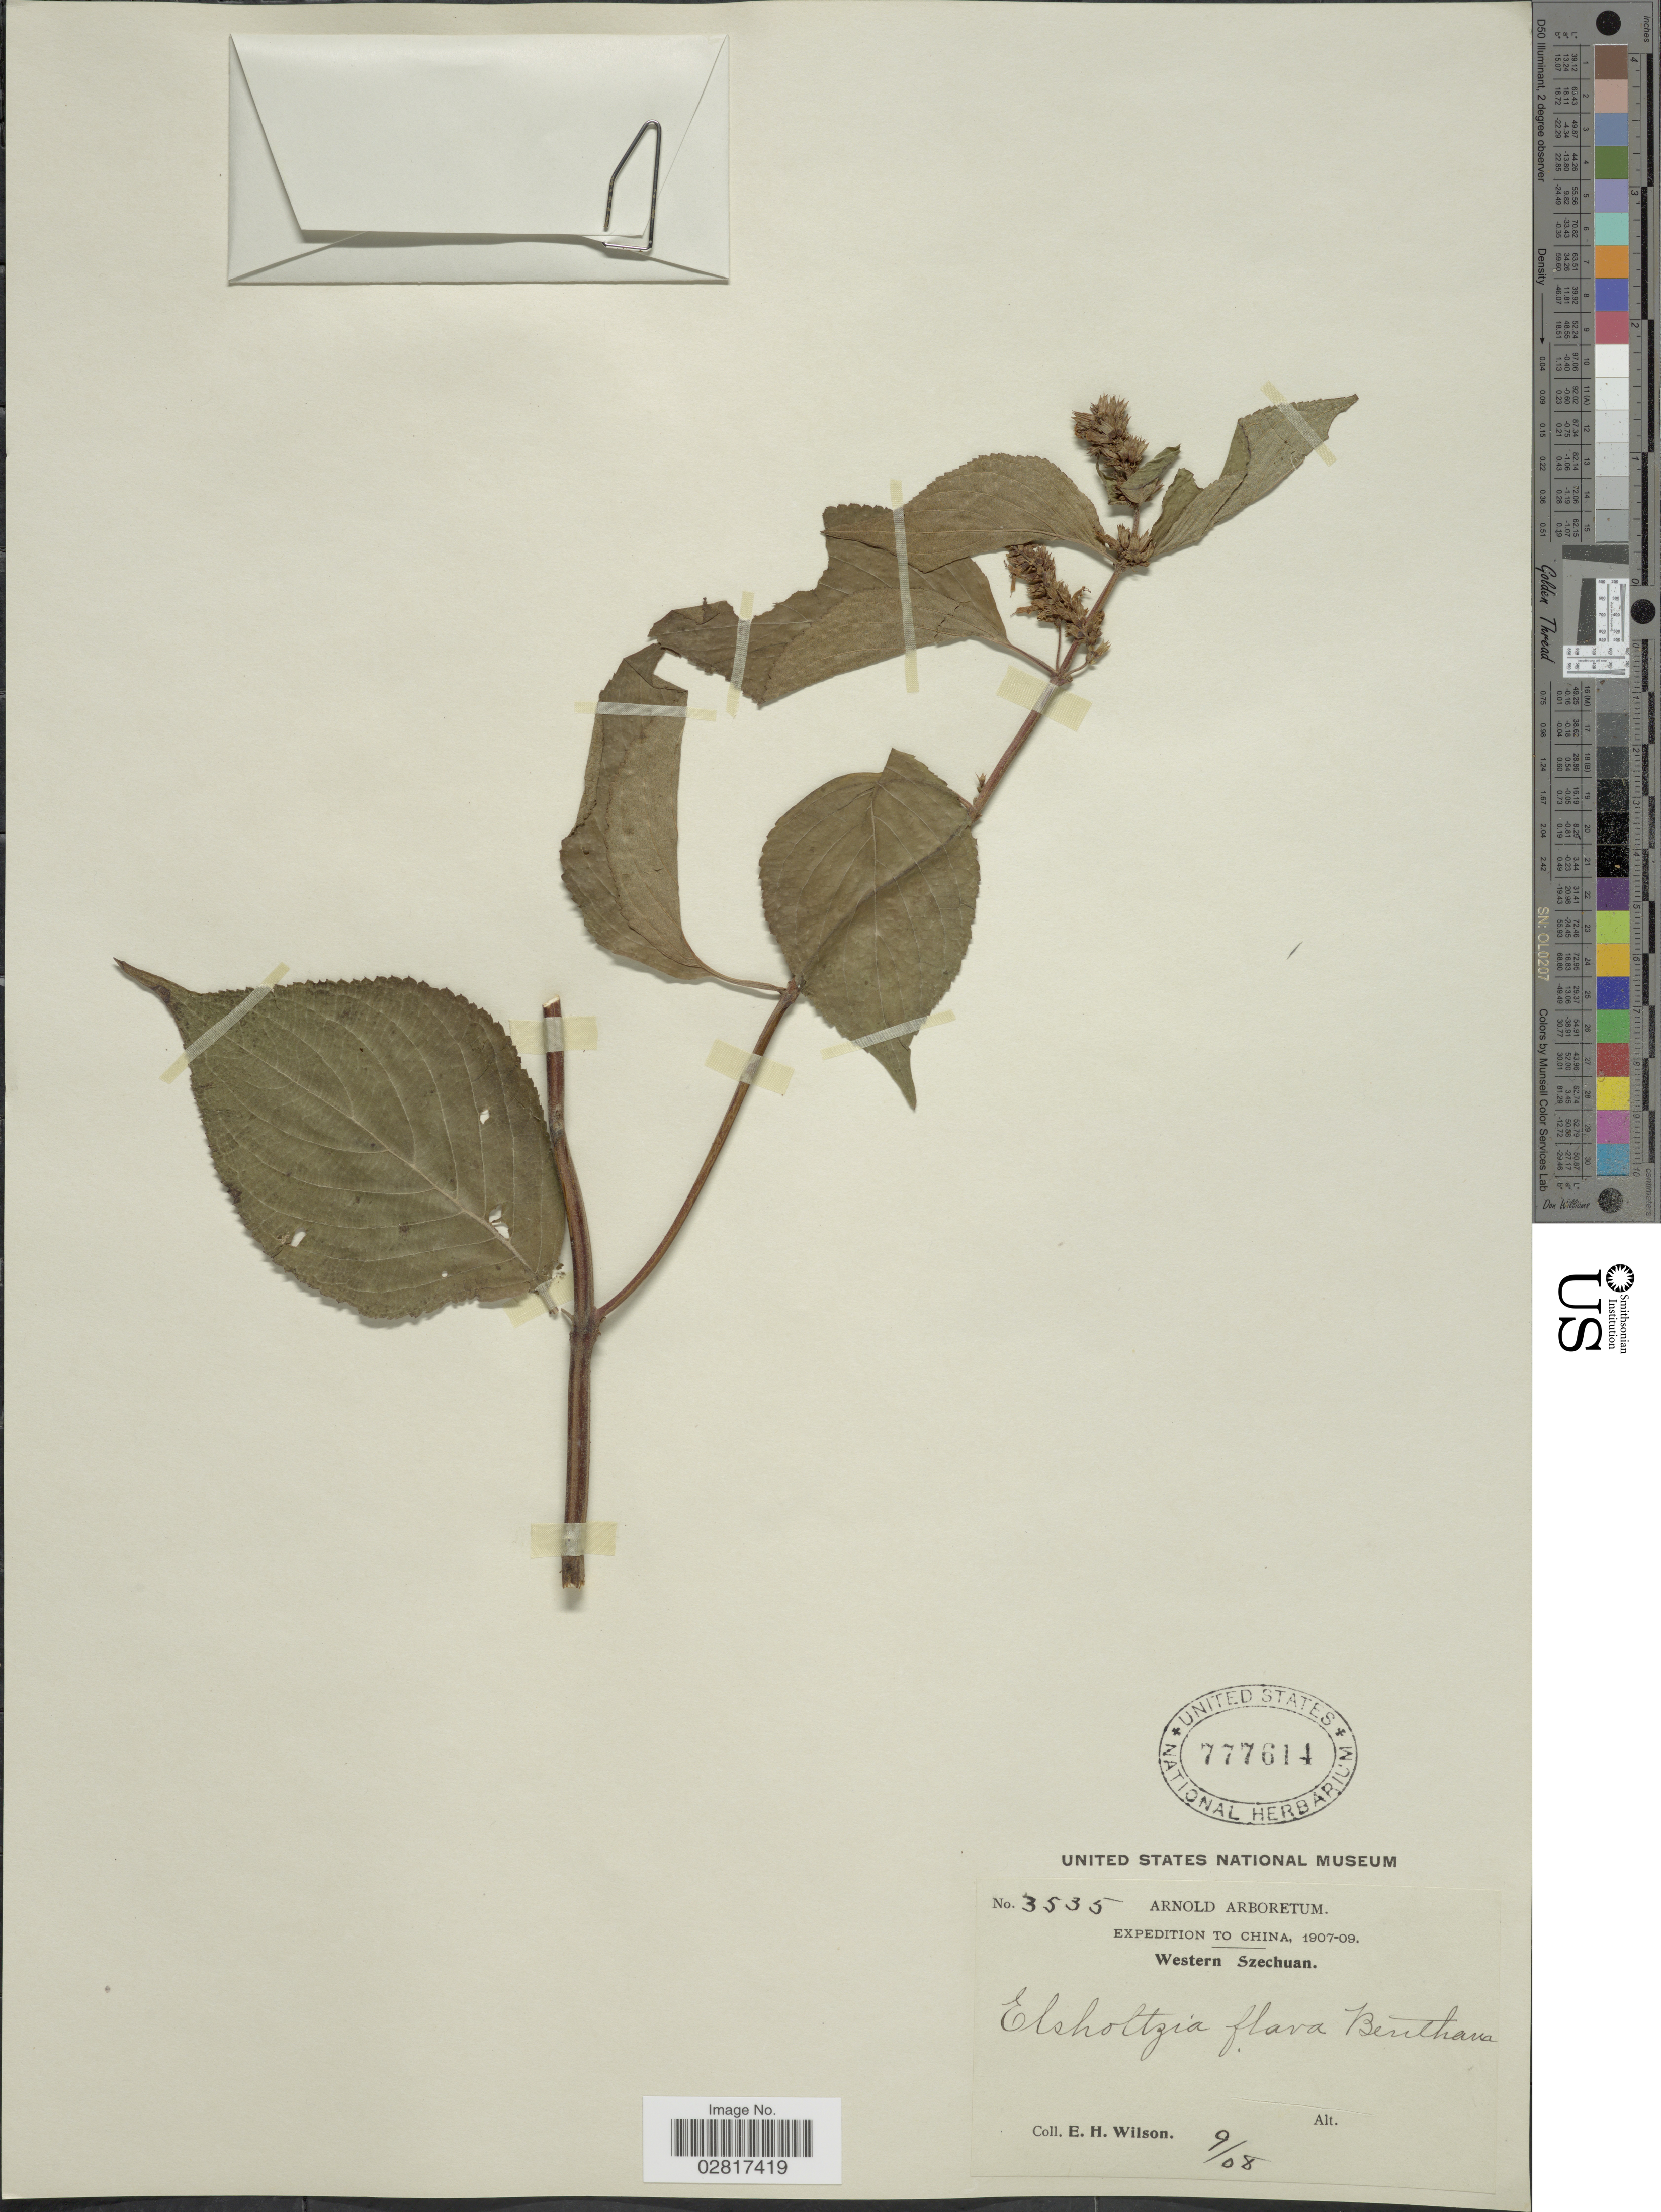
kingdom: Plantae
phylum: Tracheophyta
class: Magnoliopsida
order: Lamiales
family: Lamiaceae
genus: Elsholtzia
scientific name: Elsholtzia flava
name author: (Benth.) Benth.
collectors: E. Wilson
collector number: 3535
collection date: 1908-09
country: China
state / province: Sichuan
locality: Western Szechuan.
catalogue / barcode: US 777614